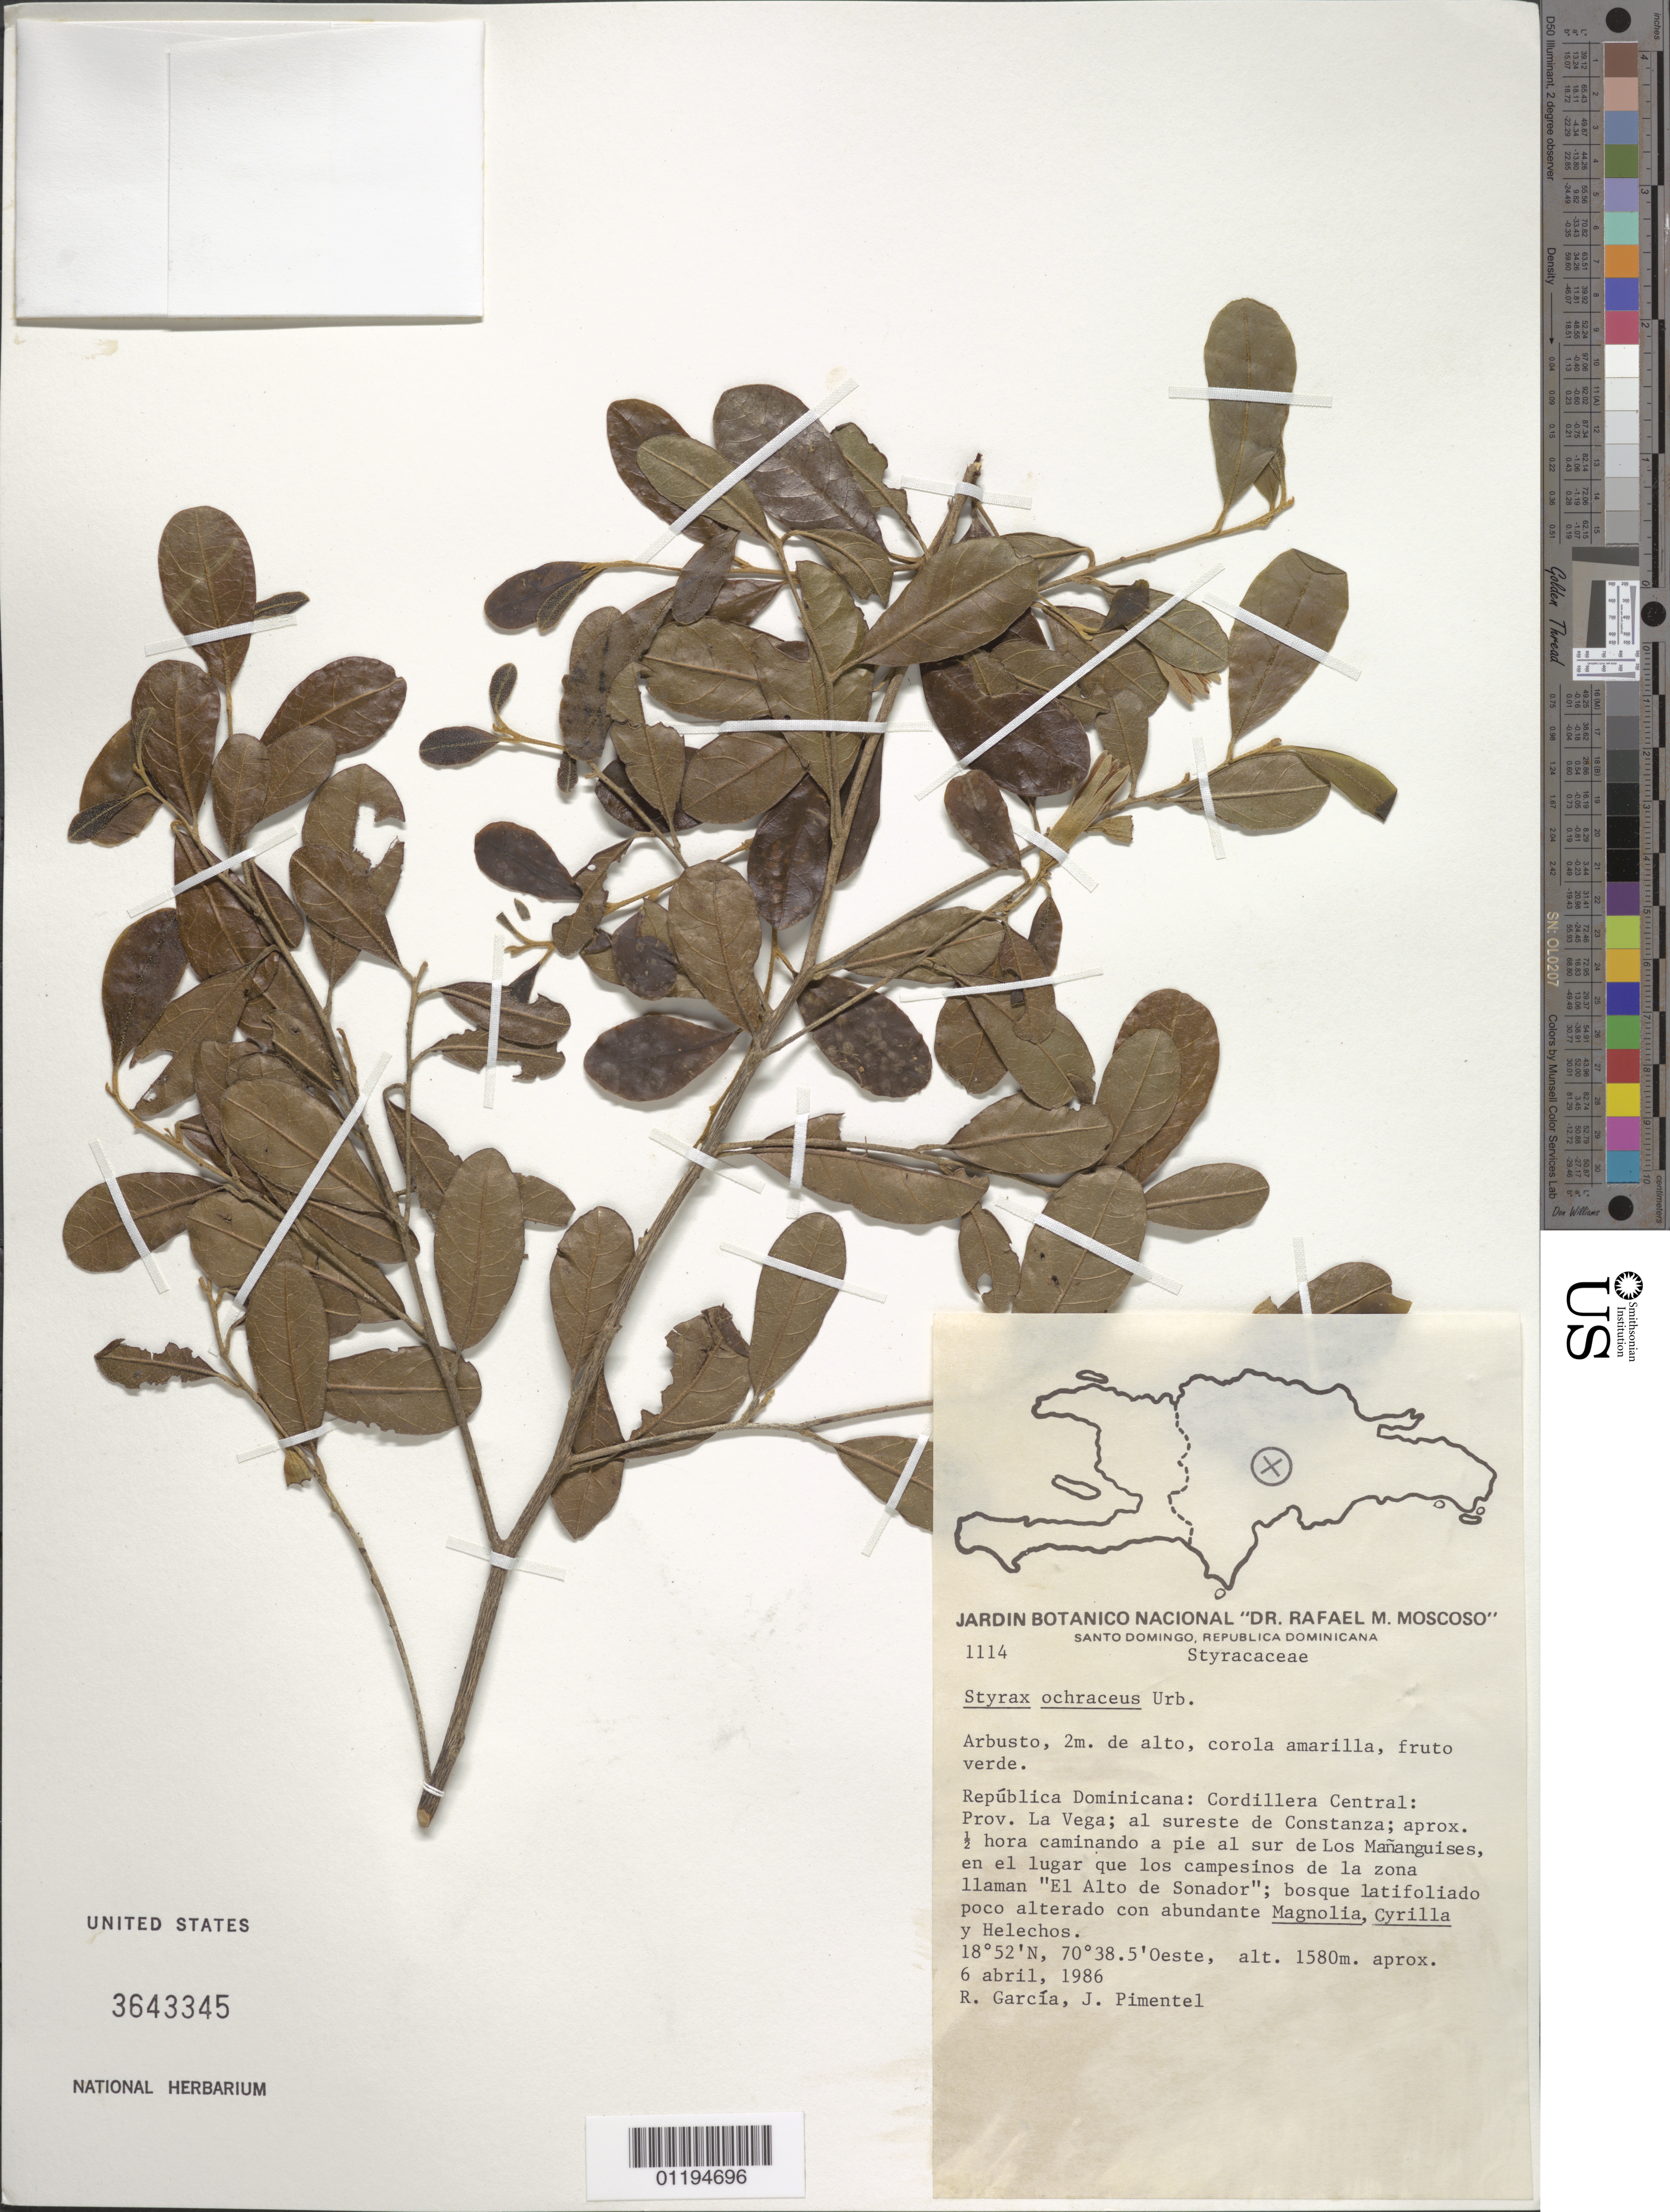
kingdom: Plantae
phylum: Tracheophyta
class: Magnoliopsida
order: Ericales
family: Styracaceae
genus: Styrax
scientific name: Styrax ochraceus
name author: Urb.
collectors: R. Garcia & J. Pimental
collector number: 1114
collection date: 1986-04-06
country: Dominican Republic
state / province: La Vega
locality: SE of Constanza. about half an hour by foot south of Los Mananguises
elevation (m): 1580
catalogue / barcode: US 3643345